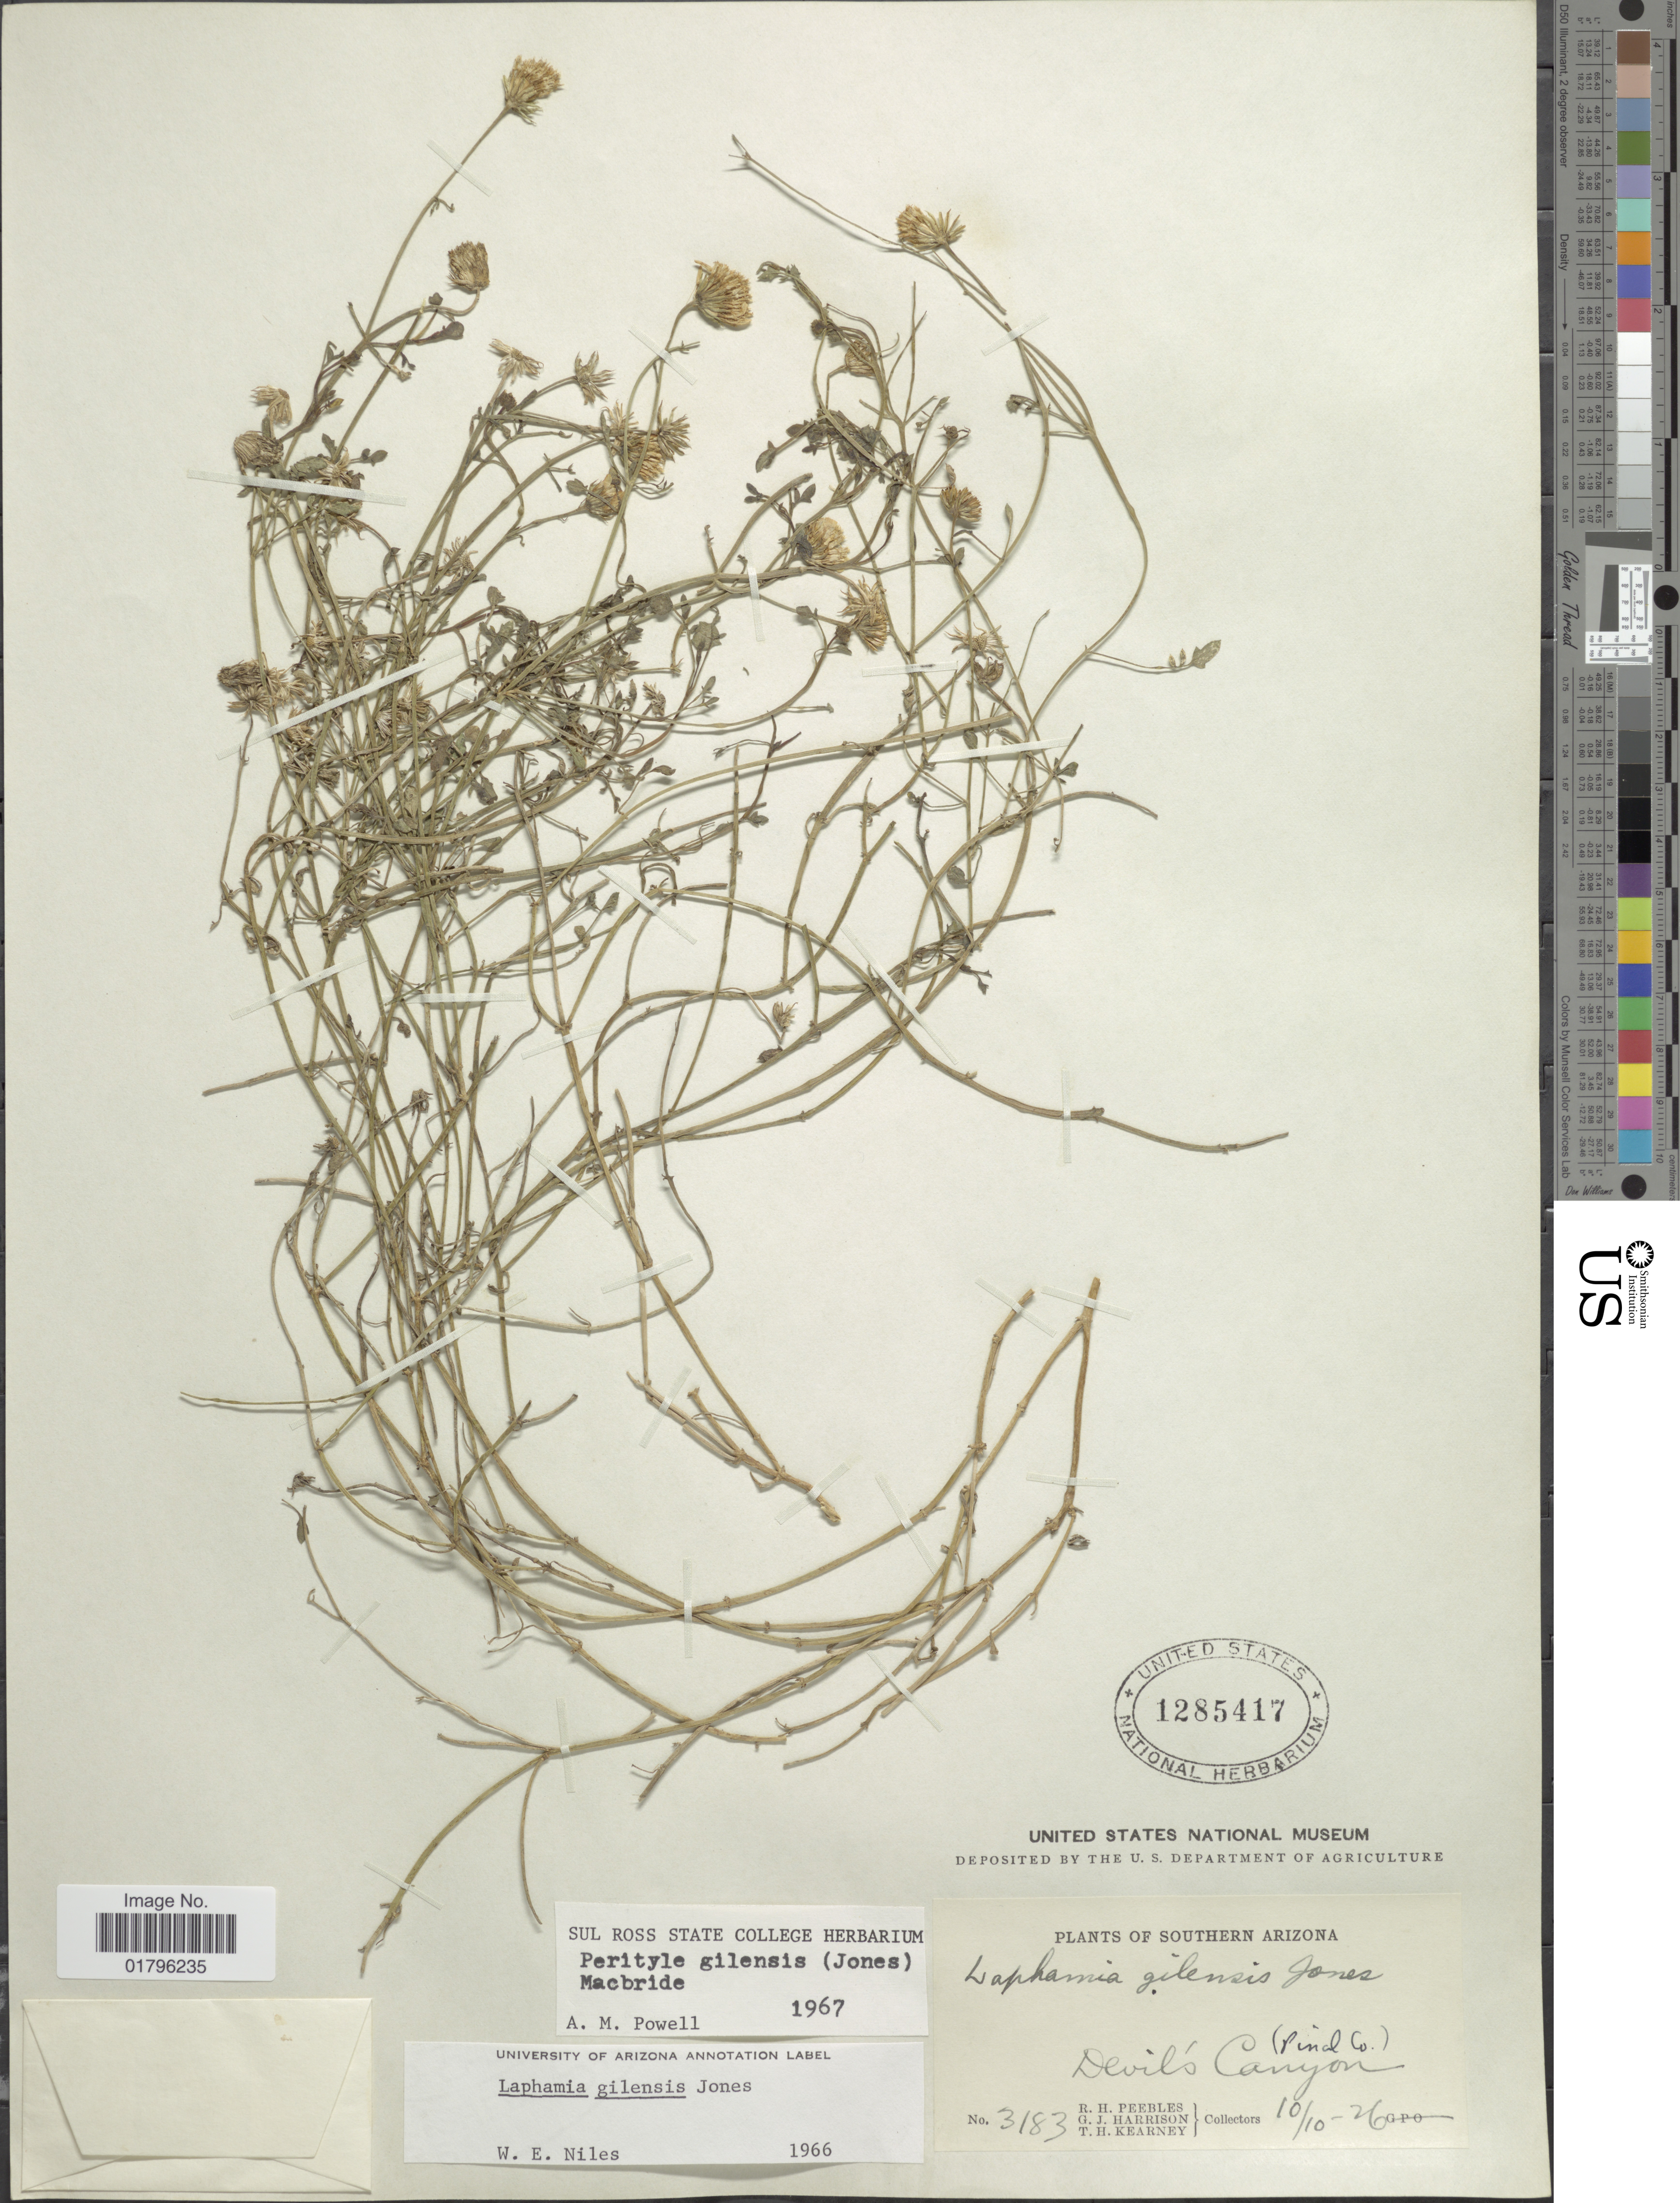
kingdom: Plantae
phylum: Tracheophyta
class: Magnoliopsida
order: Asterales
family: Asteraceae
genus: Perityle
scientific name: Perityle gilensis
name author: (M.E. Jones) J.F. Macbr.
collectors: R. H. Peebles, G. J. Harrison & T. H. Kearney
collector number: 3183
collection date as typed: Transcribed d/m/y: 10/10/26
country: United States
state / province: Arizona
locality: Southern Arizona. Devil's Canyon (Pinal Co.)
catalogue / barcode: US 1285417